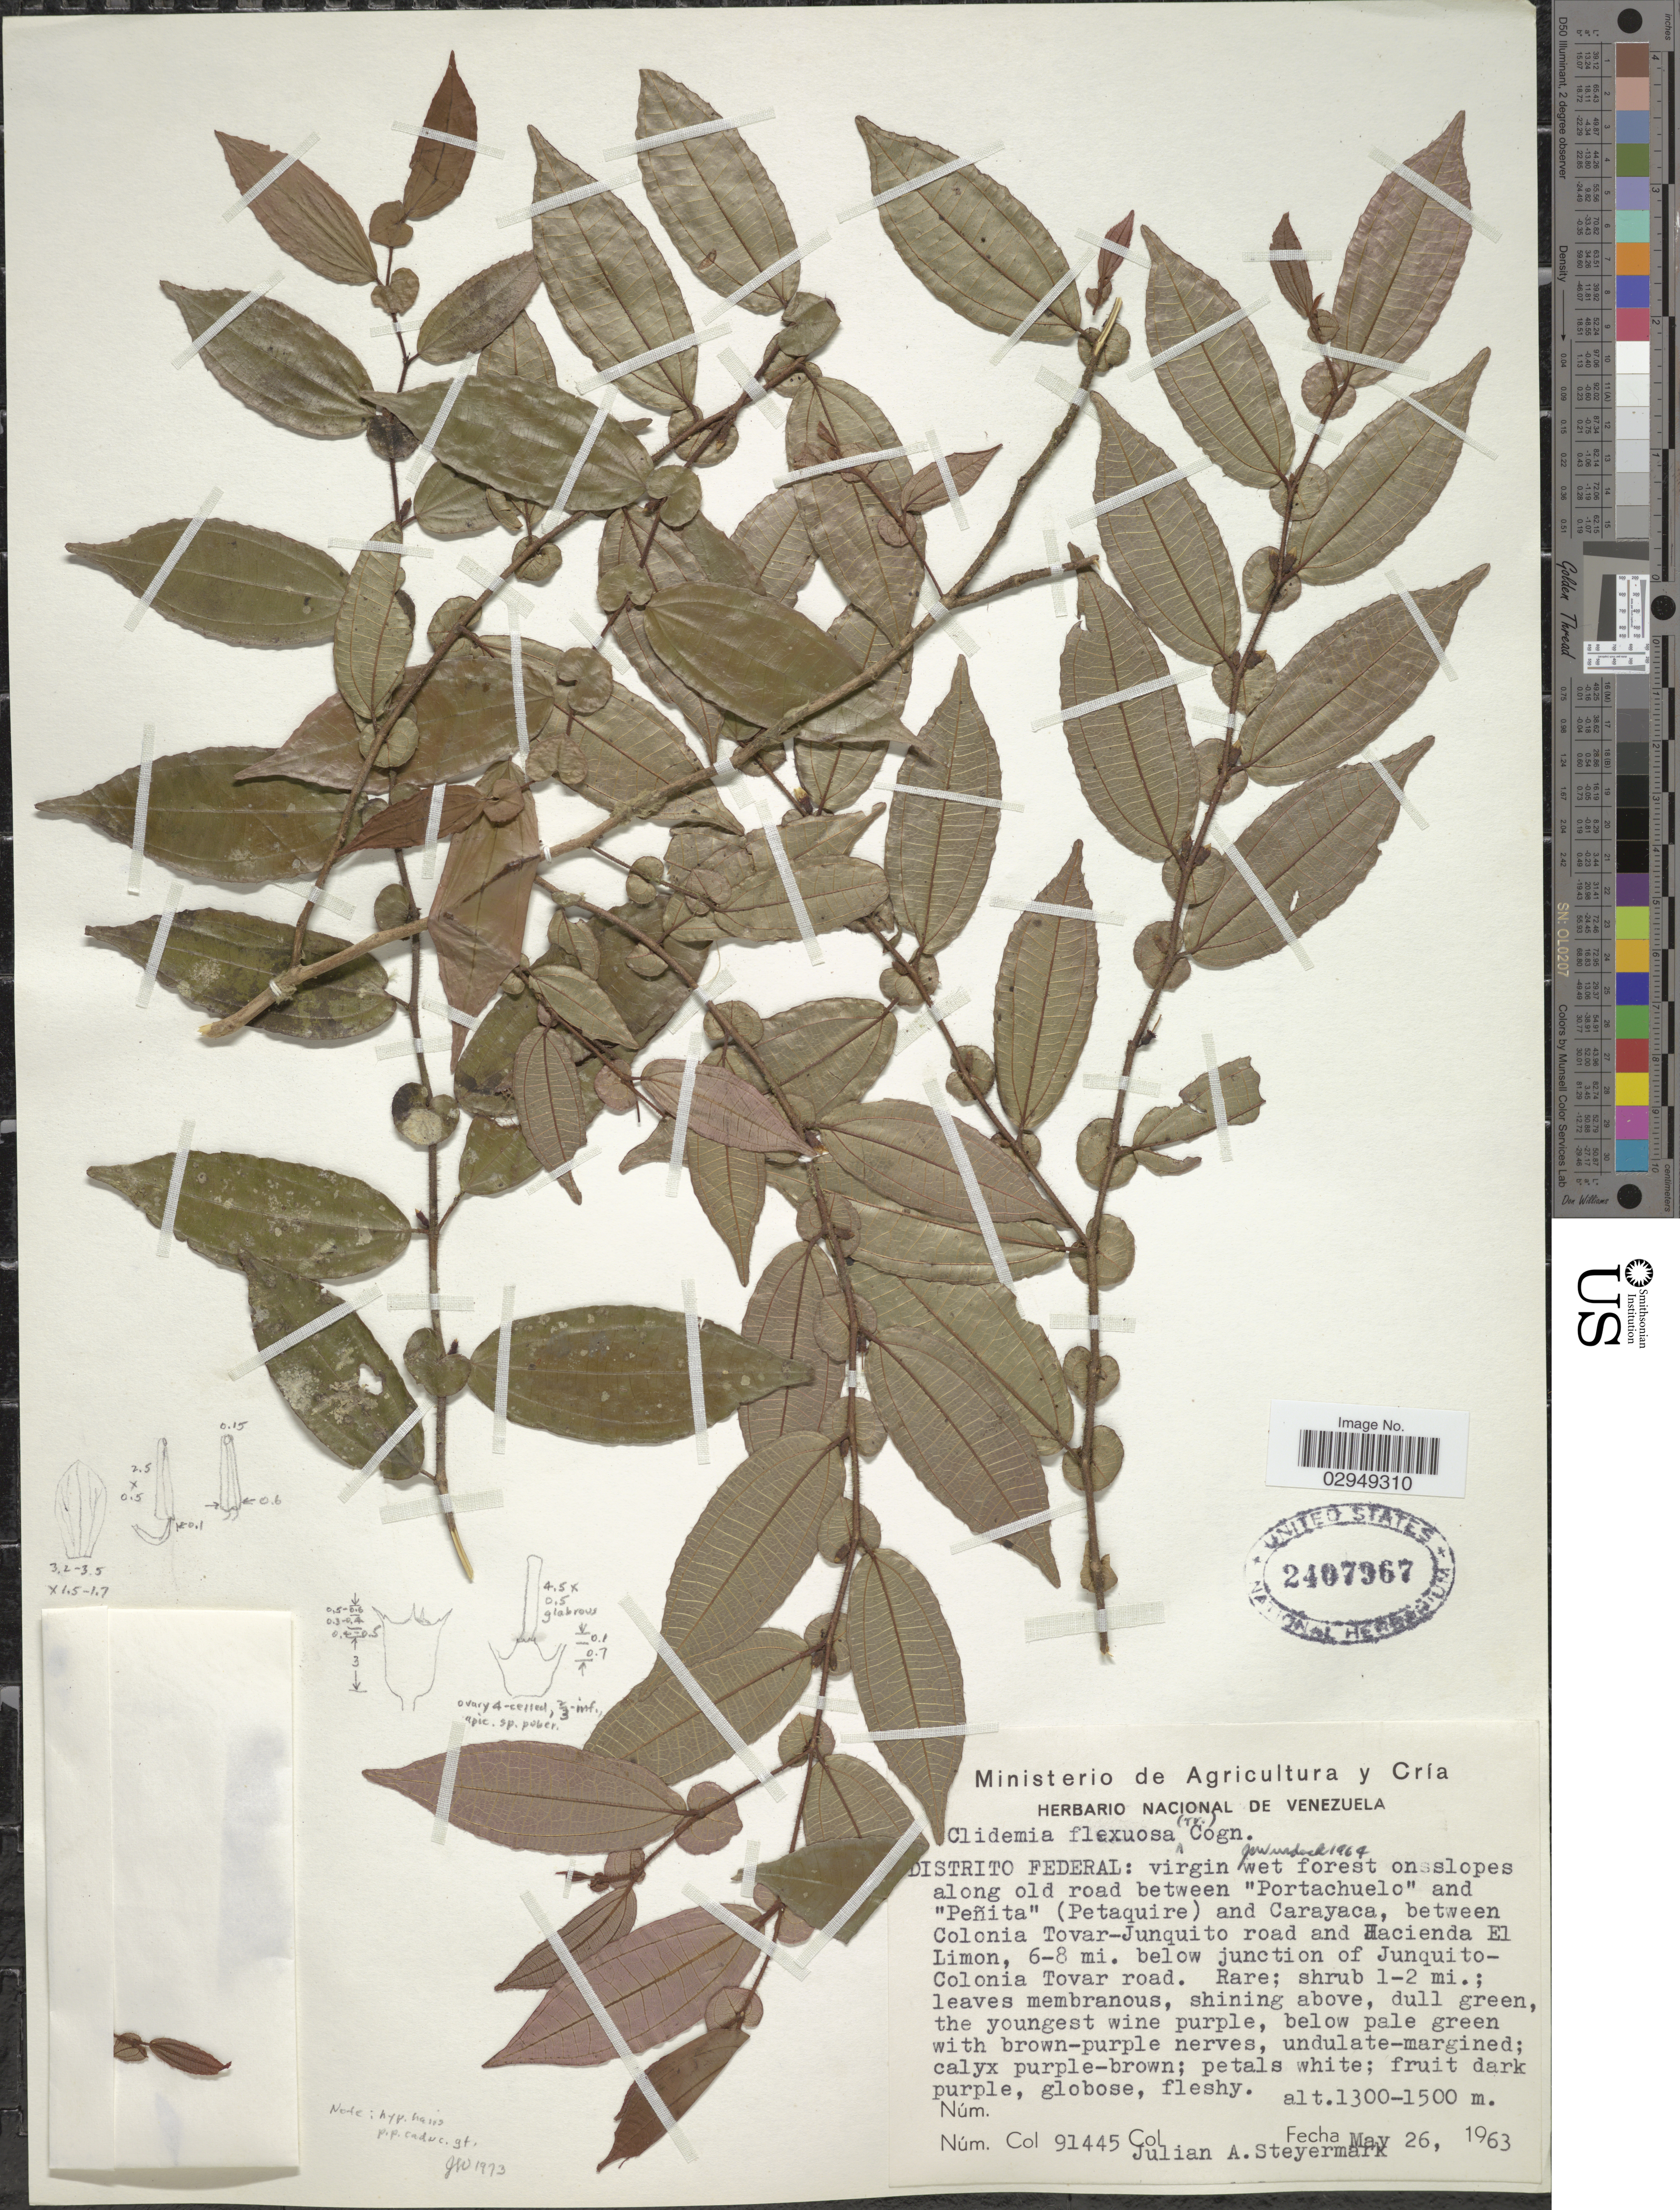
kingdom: Plantae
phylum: Tracheophyta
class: Magnoliopsida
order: Myrtales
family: Melastomataceae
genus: Clidemia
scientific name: Clidemia flexuosa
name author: (Triana) Cogn.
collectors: J. Steyermark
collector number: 91445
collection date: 1963-05-26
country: Venezuela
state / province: Distrito Federal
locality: Distrito Federal: virgin wet forest on slopes along old road between "Portachuelo" and "Peñita" (Petaquire) and Carayaca, between Colonia Tovar-Junquito road and Hacienda El Limon, 6-8 mi. below junction of Junquito-Colonia Tovar road.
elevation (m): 1300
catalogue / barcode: US 2407967